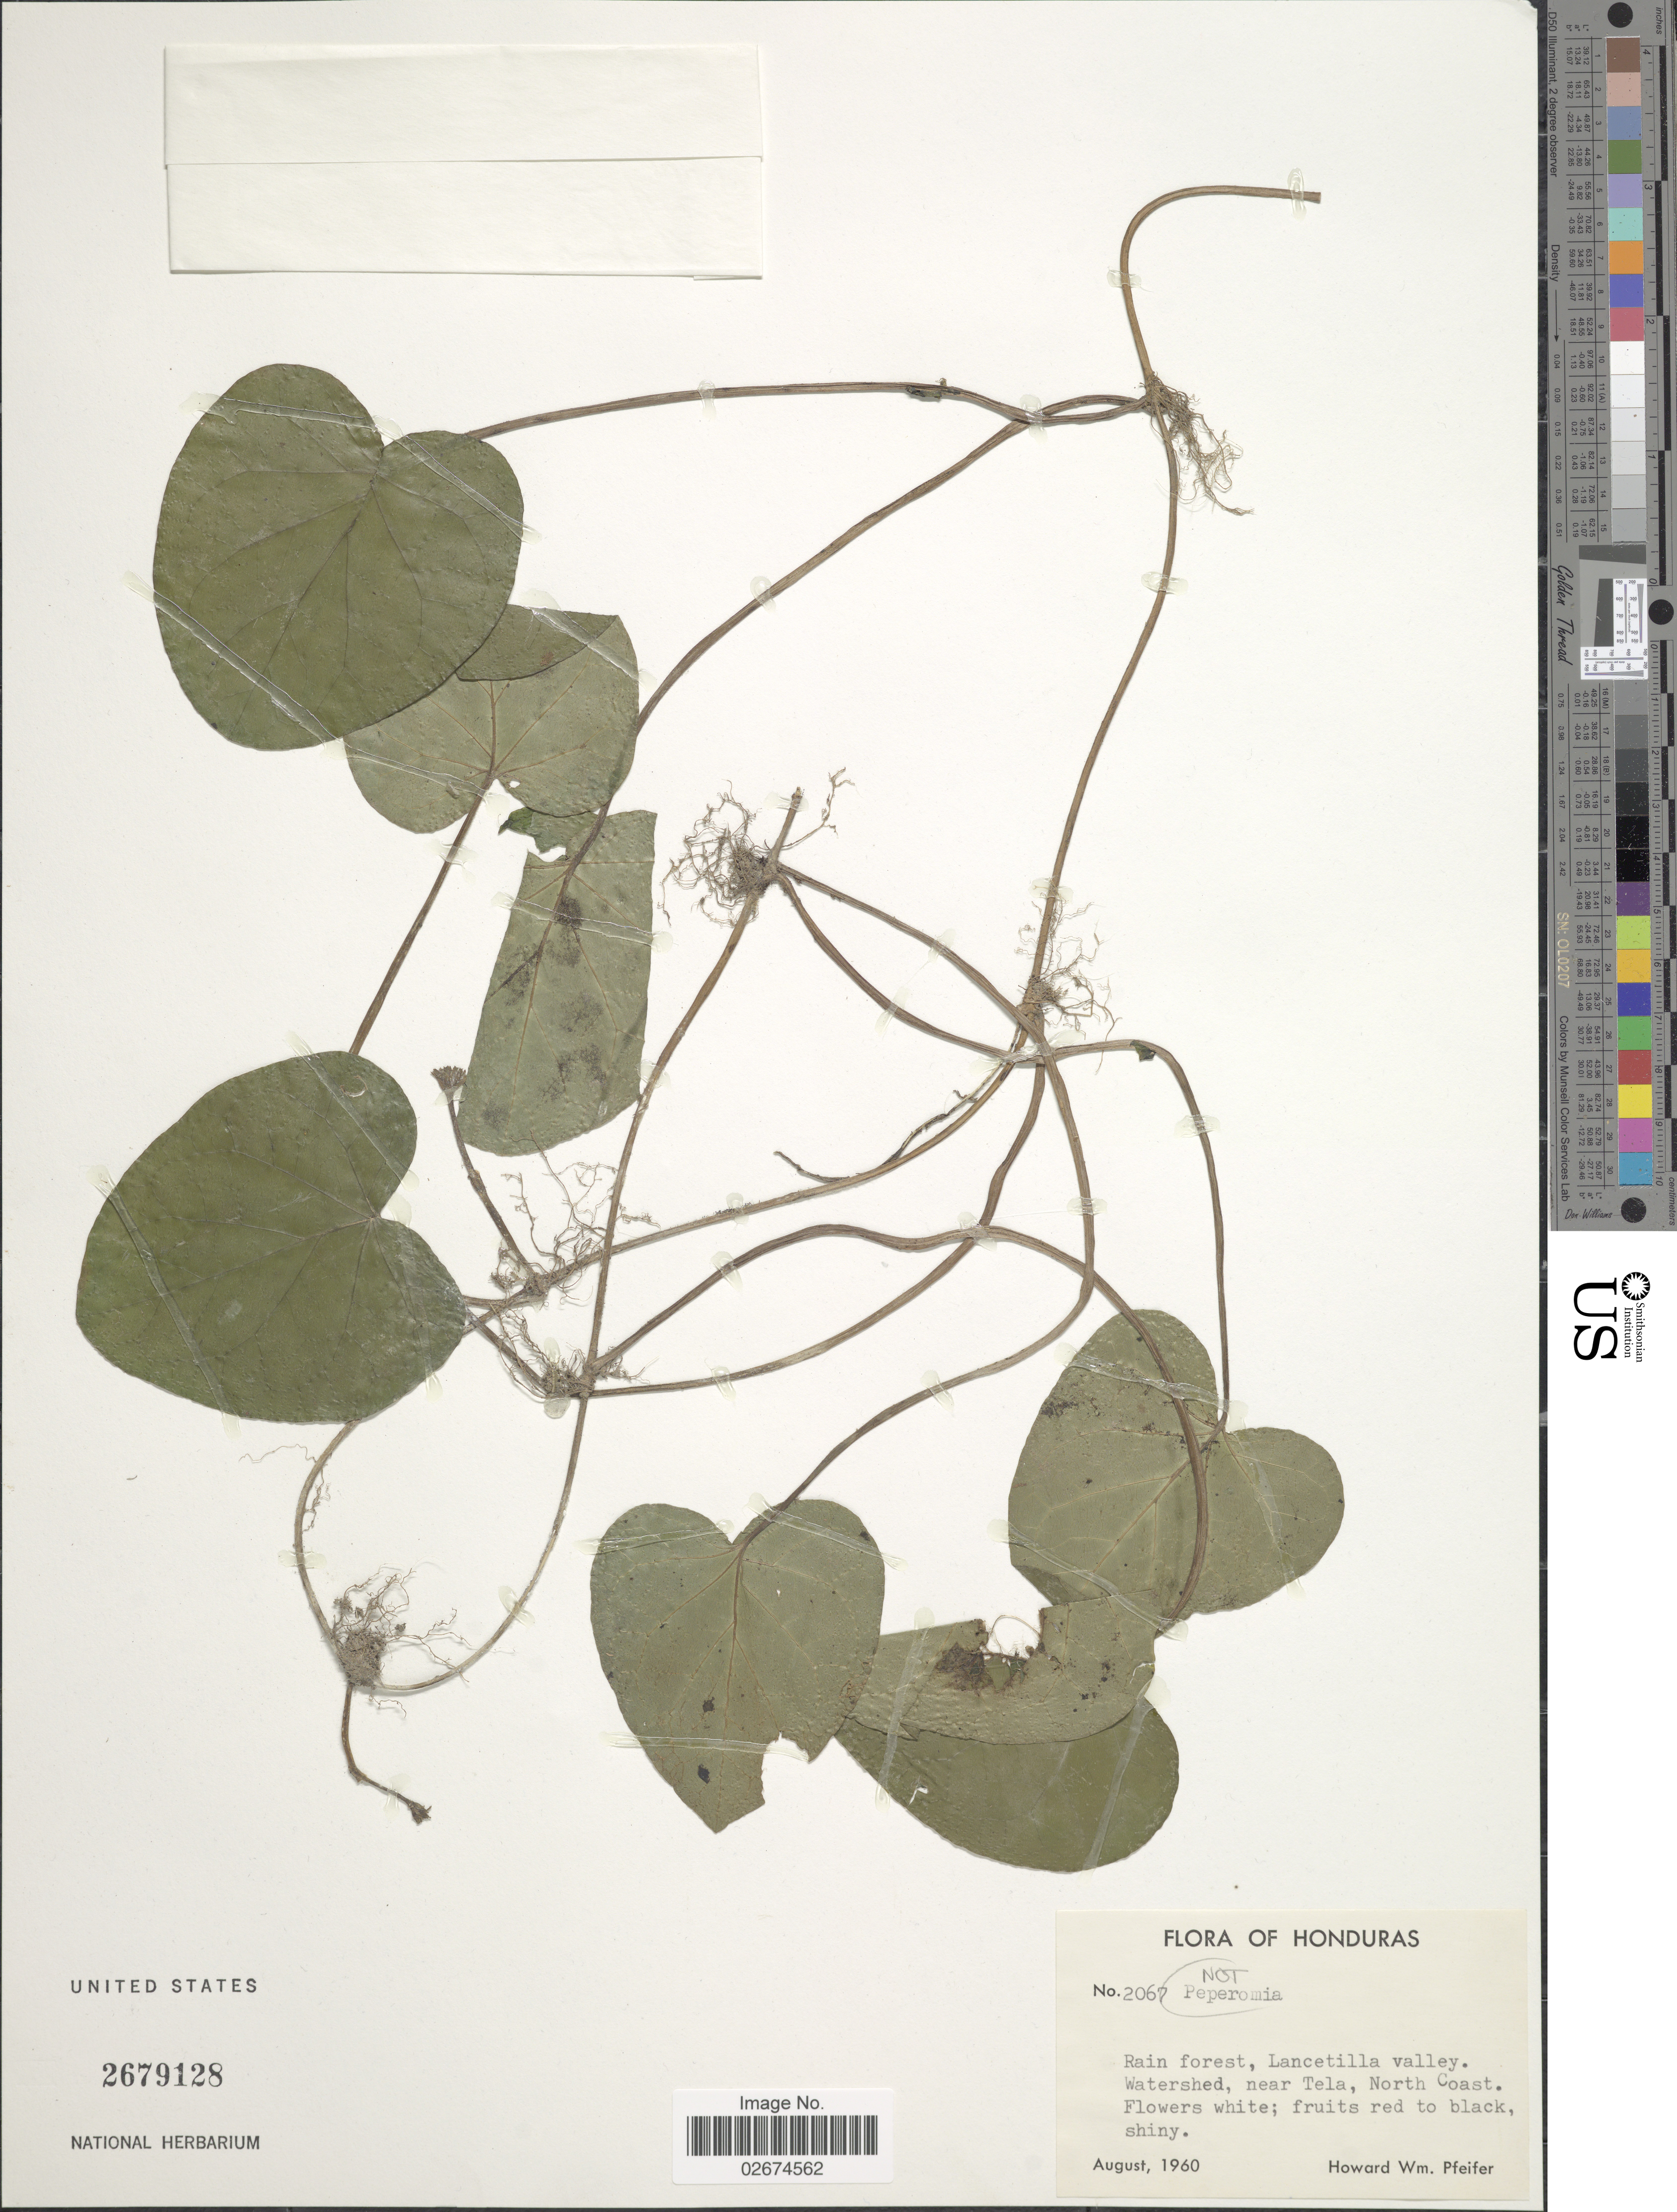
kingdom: Plantae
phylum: Tracheophyta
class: Magnoliopsida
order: Gentianales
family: Rubiaceae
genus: Geophila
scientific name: Geophila sp.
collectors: H. W. Pfeifer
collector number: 2067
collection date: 1960-08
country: Honduras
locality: Rain forest, Lancetilla valley. Watershed, near Tela, North Coast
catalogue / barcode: US 2679128